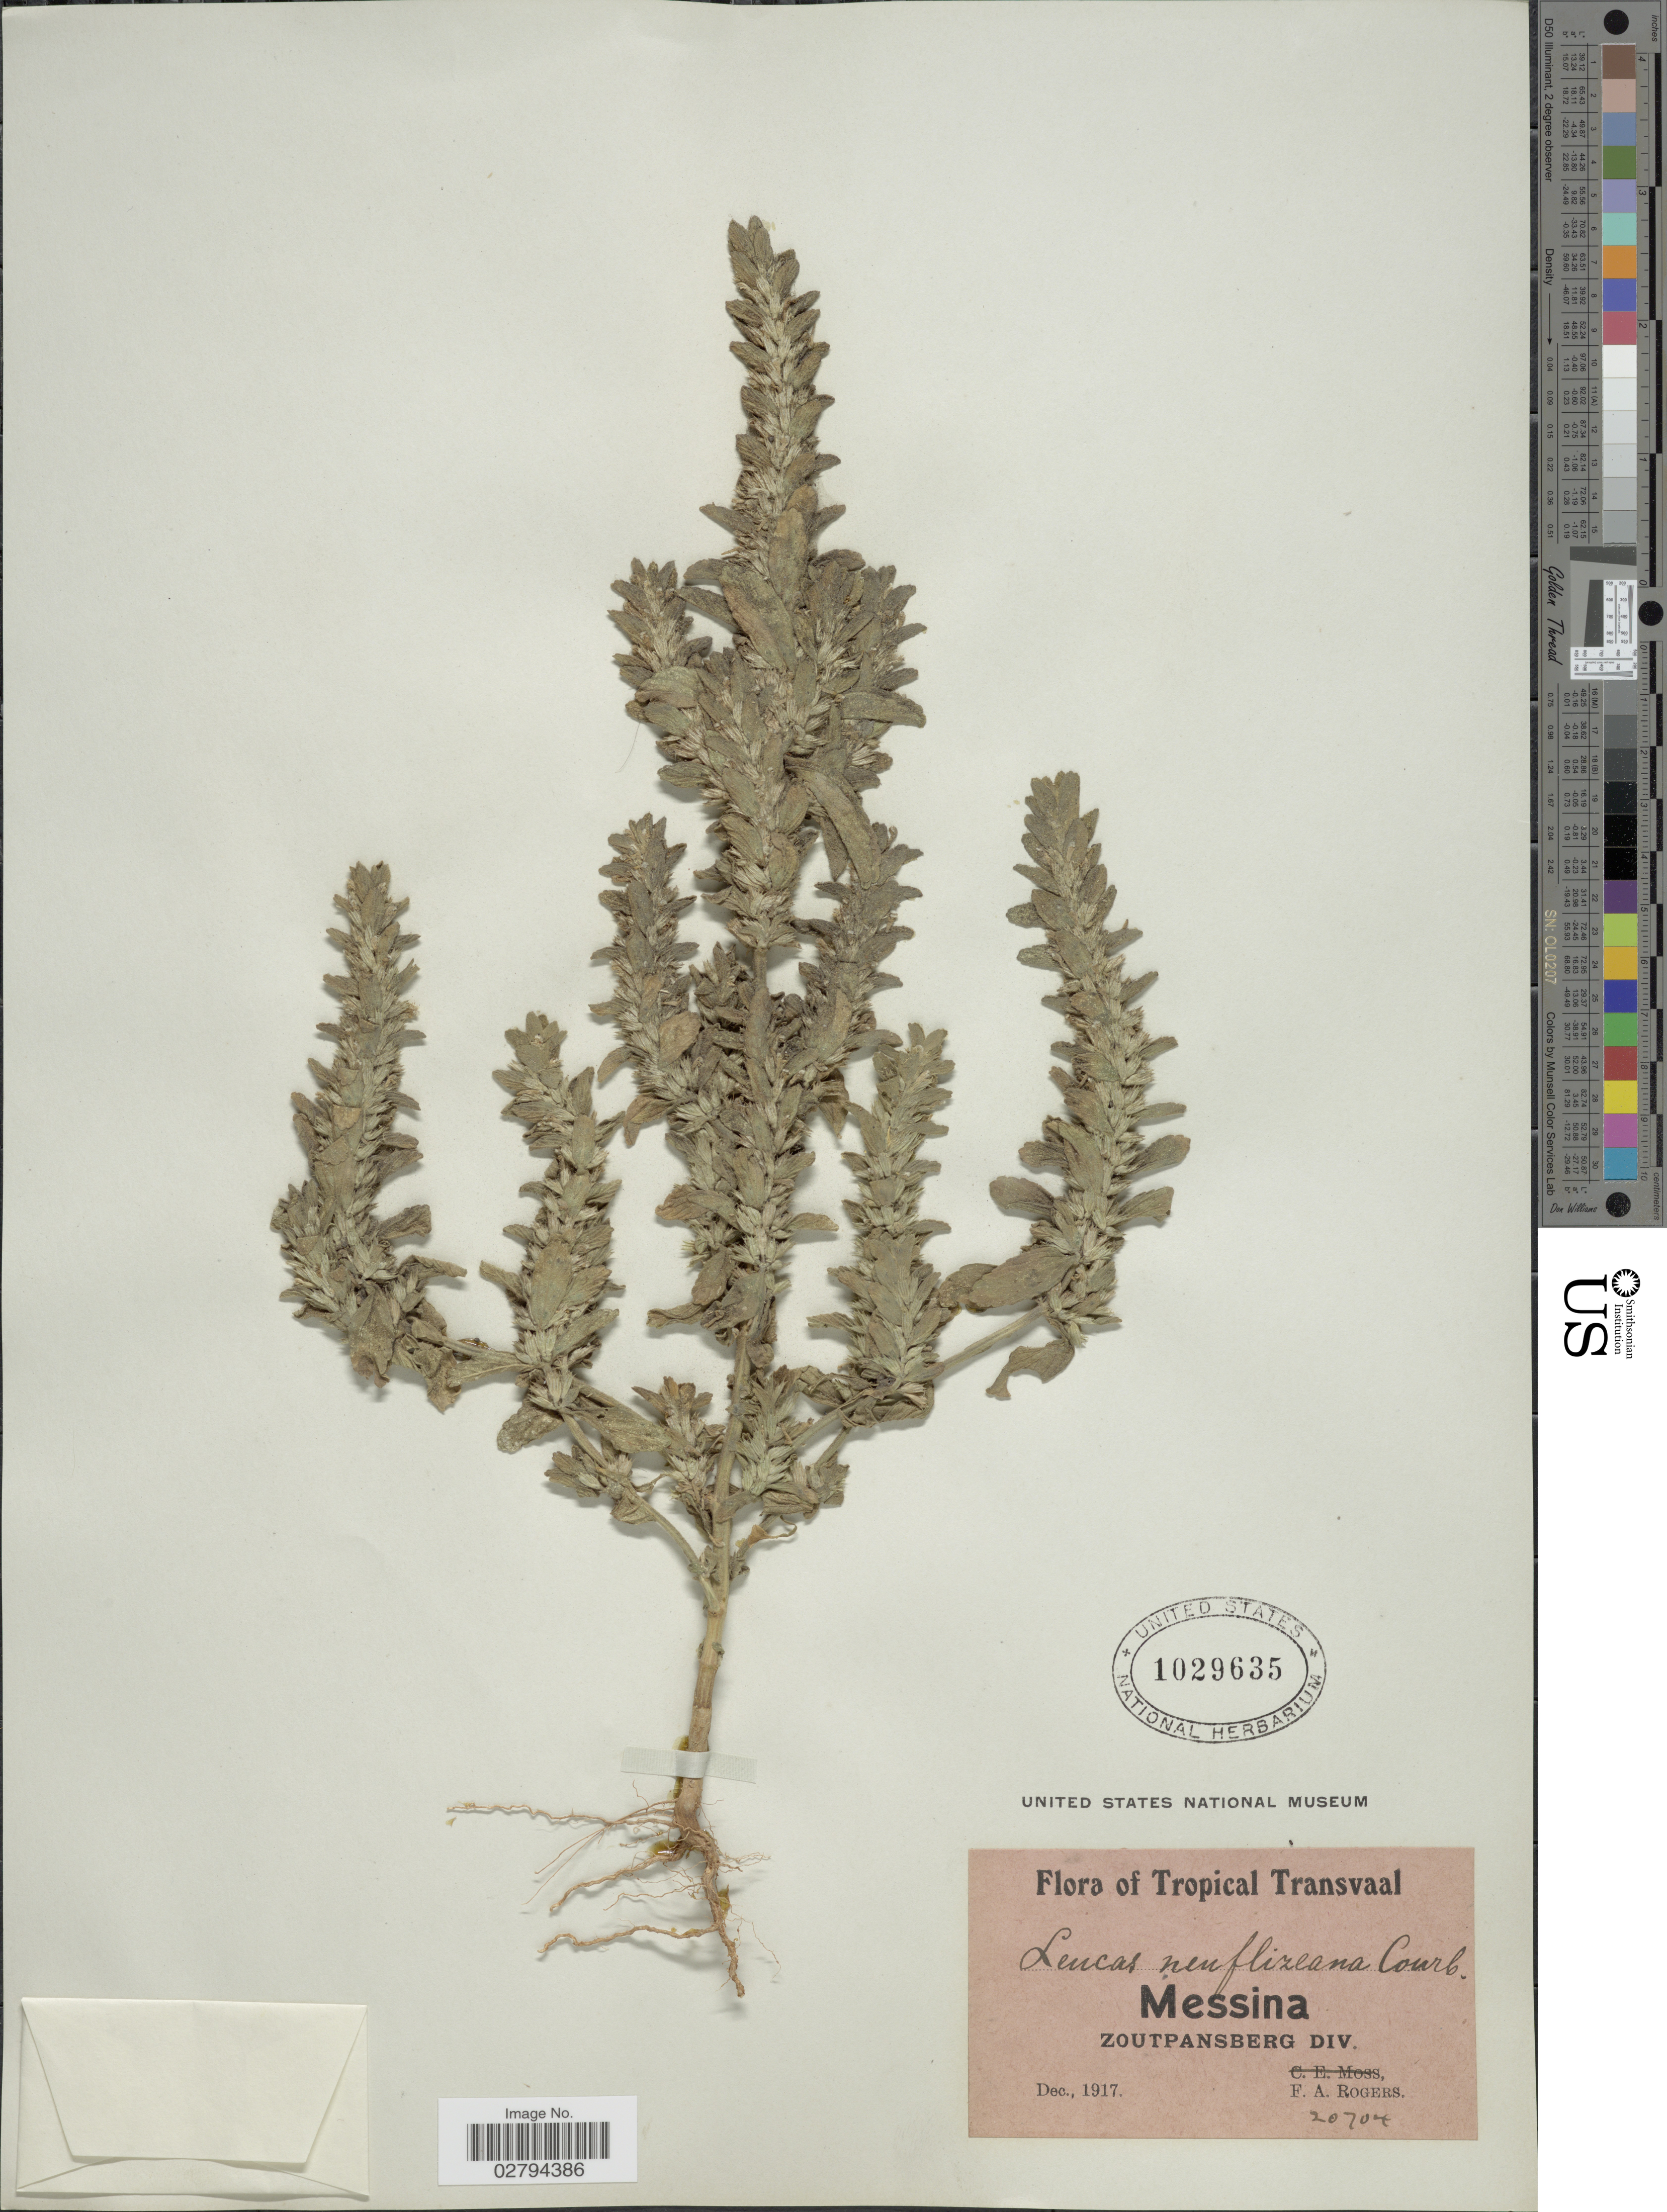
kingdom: Plantae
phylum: Tracheophyta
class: Magnoliopsida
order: Lamiales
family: Lamiaceae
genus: Leucas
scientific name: Leucas neuflizeana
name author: Courb.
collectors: F. A. Rogers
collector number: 20704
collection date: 1917-12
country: South Africa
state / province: Limpopo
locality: Tropical Transvaal. Messina. Zoutpansberg Div.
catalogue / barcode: US 1029635